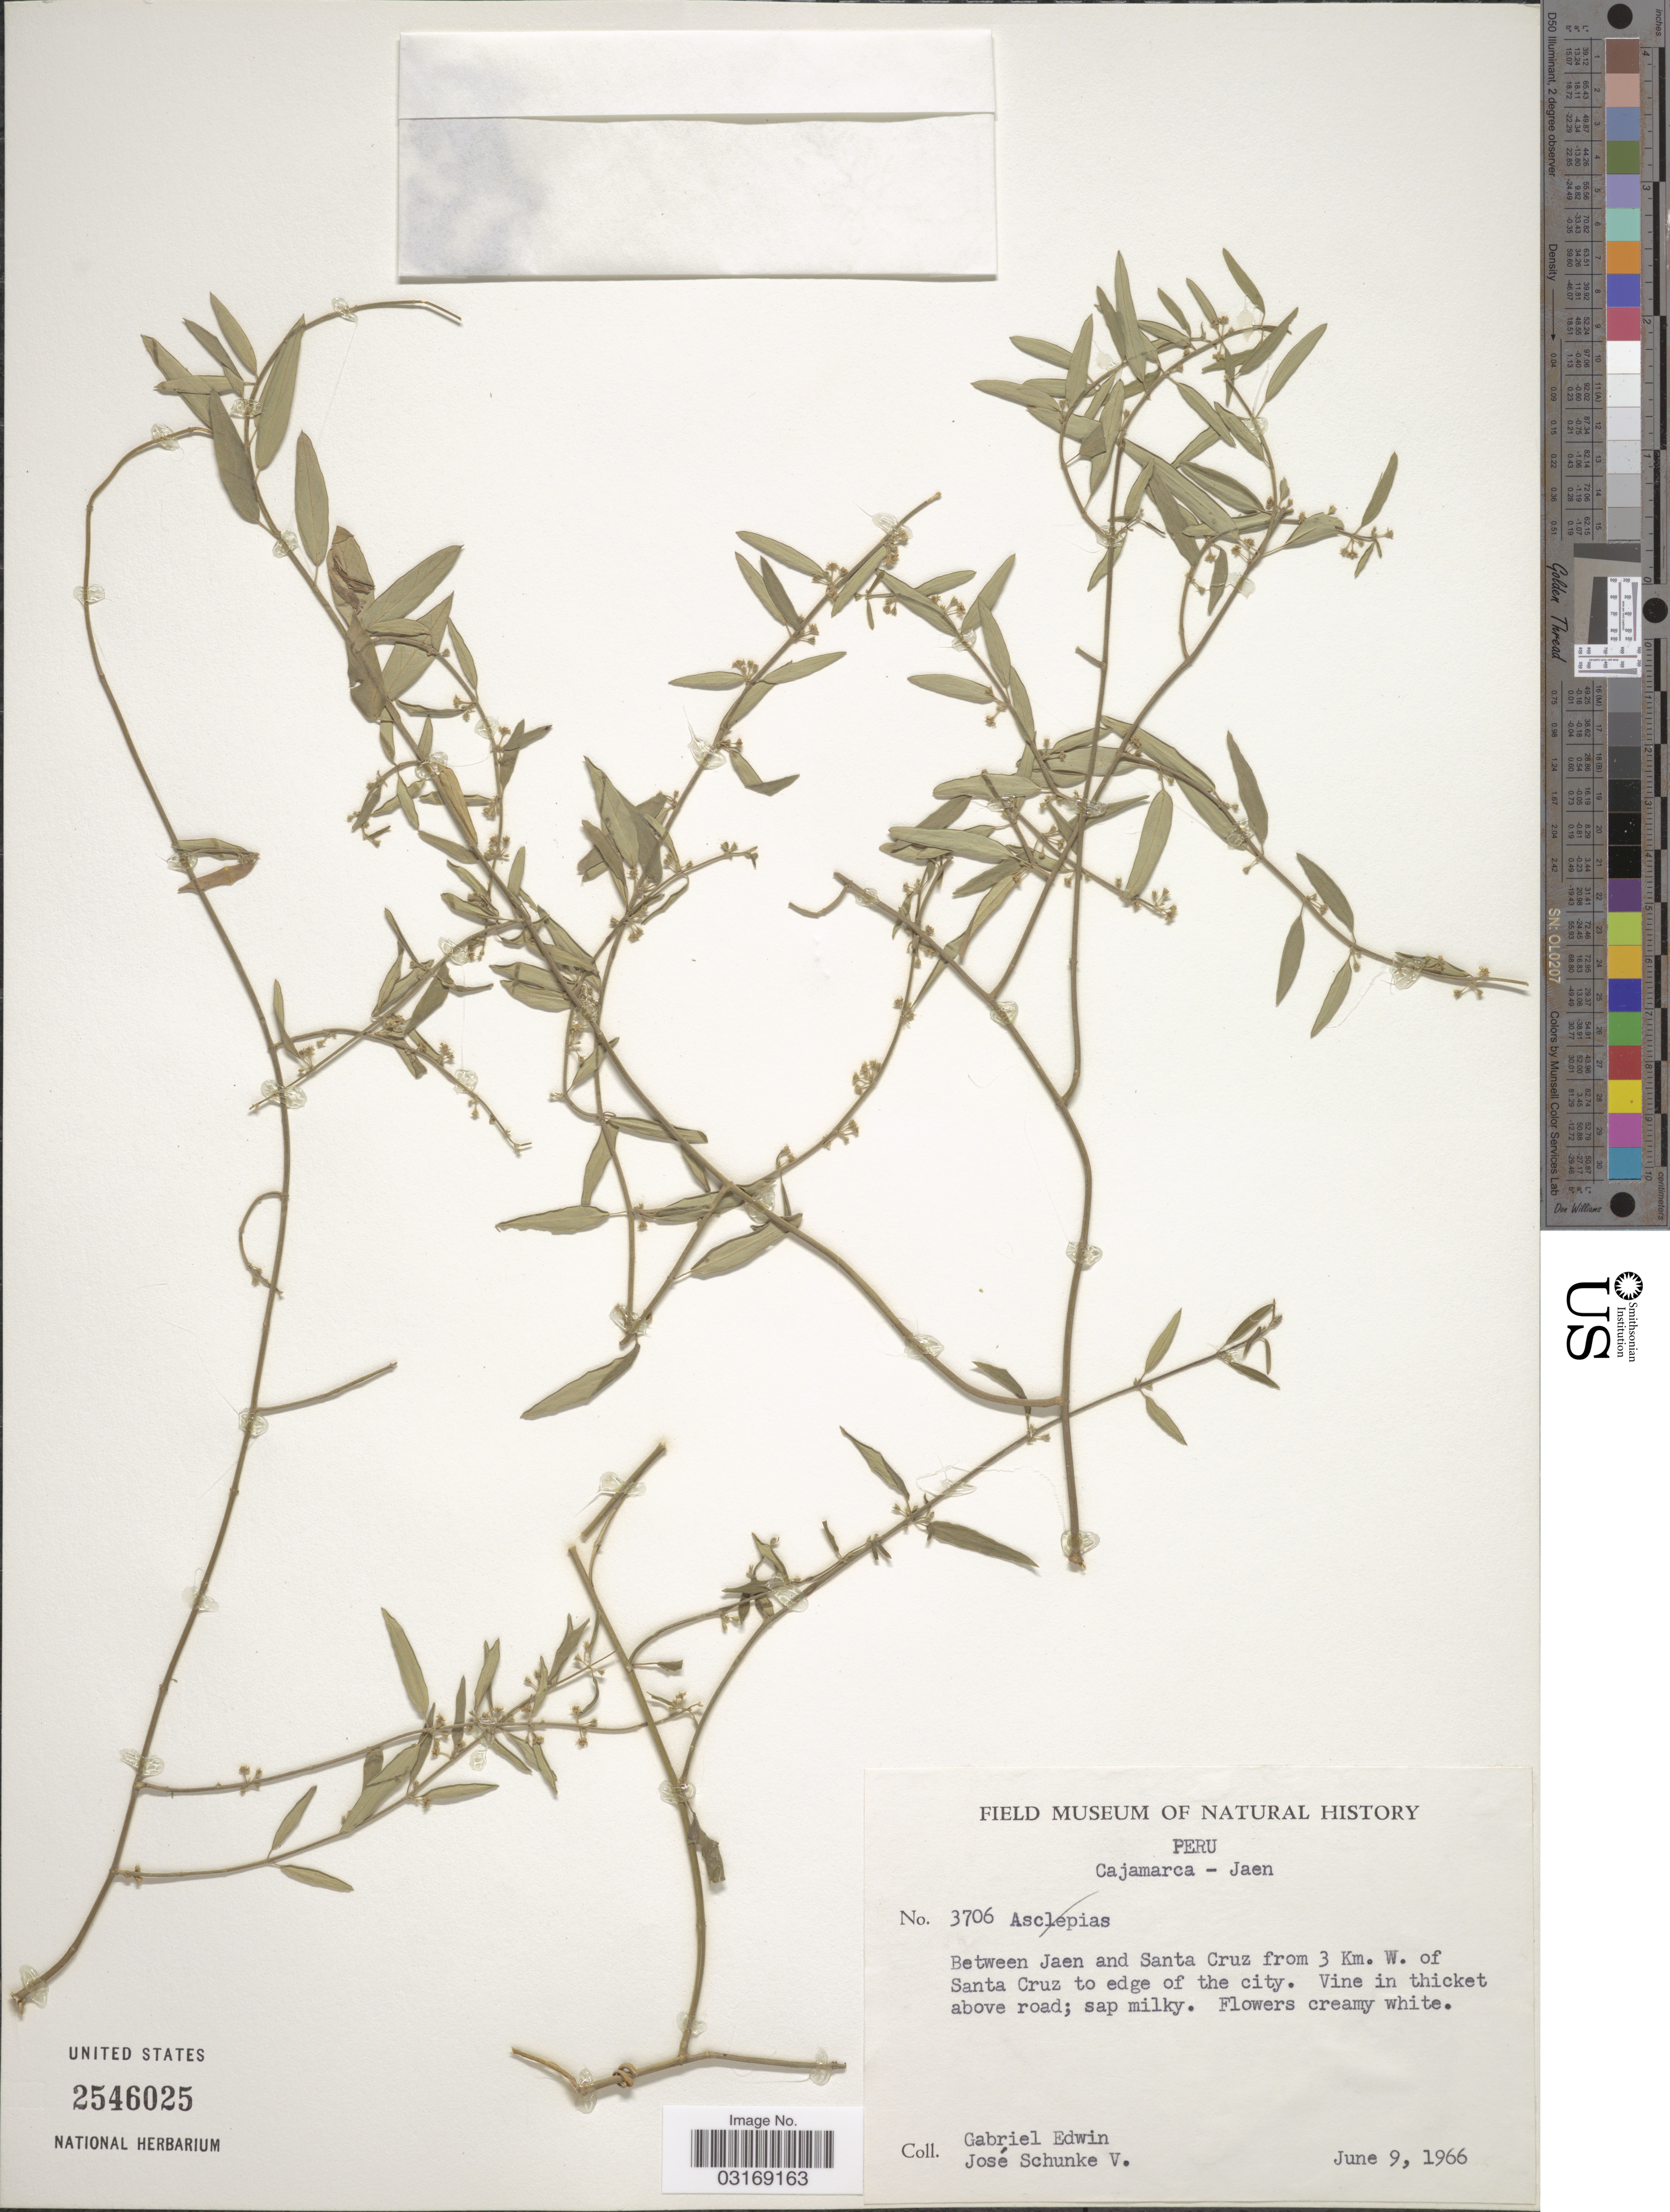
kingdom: Plantae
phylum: Tracheophyta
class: Magnoliopsida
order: Gentianales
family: Apocynaceae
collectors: G. Edwin & J. Schunke Vigo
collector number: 3706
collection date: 1966-06-09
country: Peru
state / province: Cajamarca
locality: Jaen. Between Jaen and Santa Cruz from 3 Km. W. of Santa Cruz to edge of the city.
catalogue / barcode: US 2546025